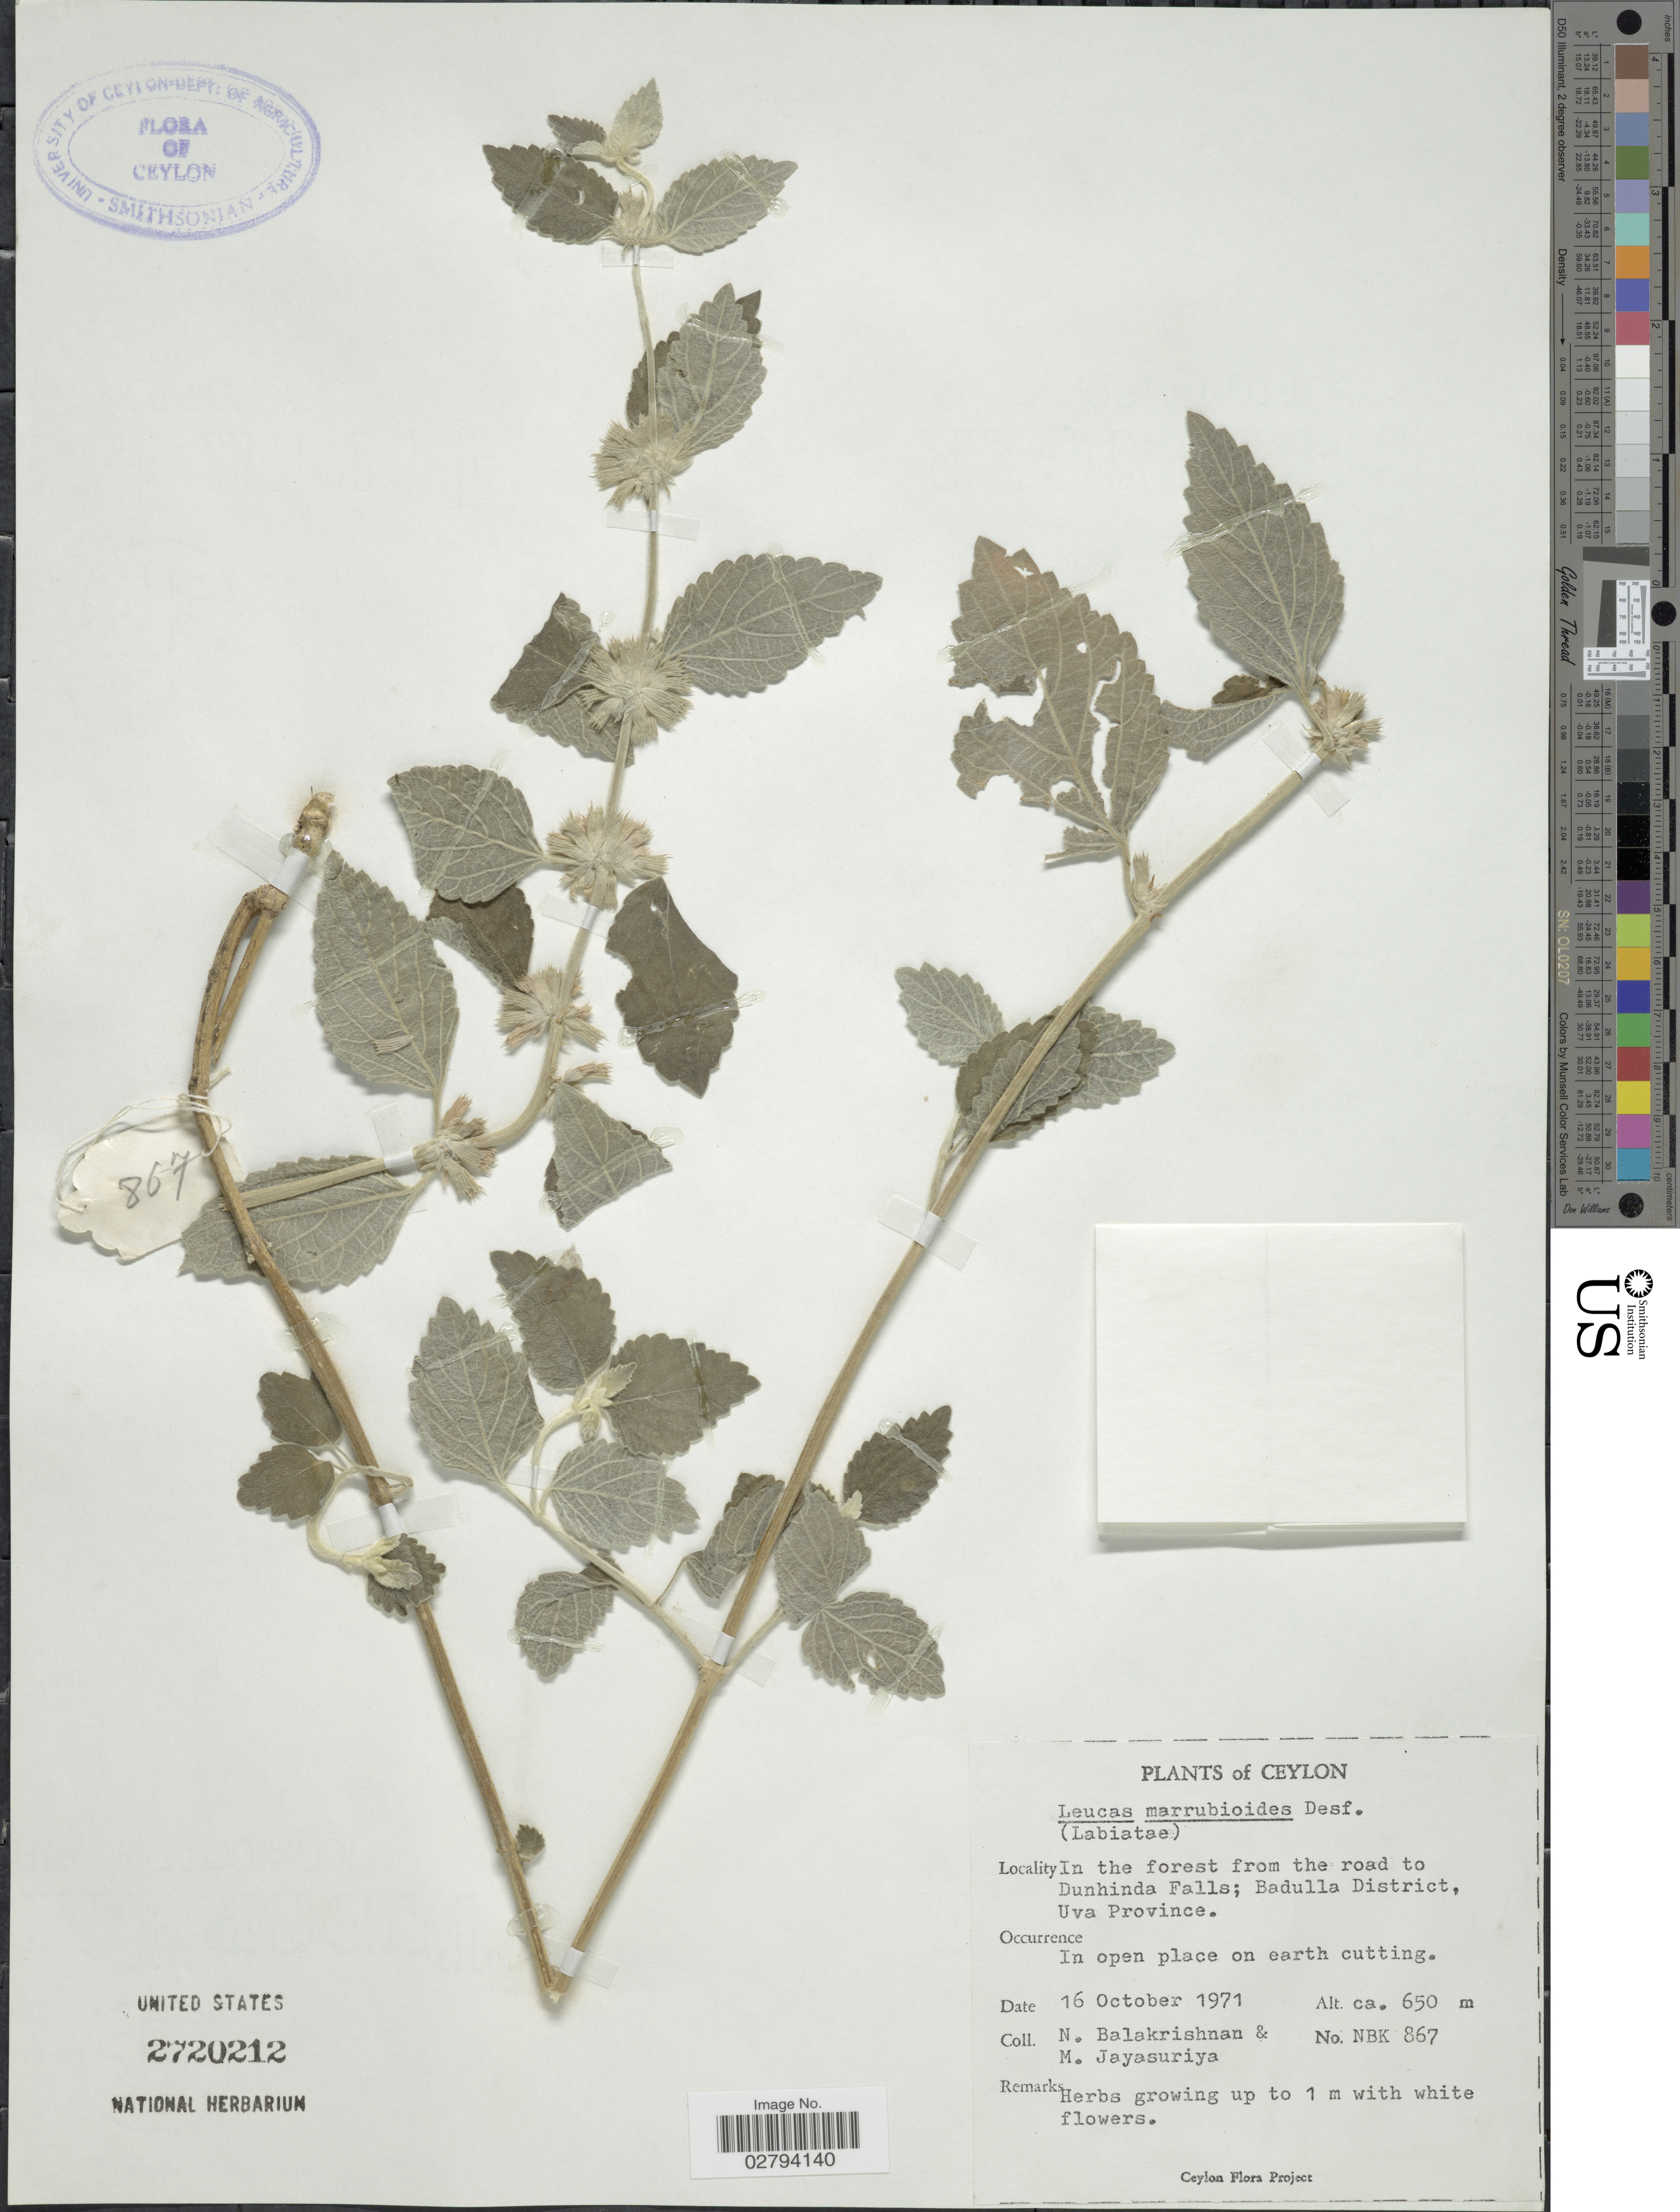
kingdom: Plantae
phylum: Tracheophyta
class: Magnoliopsida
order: Lamiales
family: Lamiaceae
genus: Leucas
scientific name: Leucas marrubioides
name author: Desf.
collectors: N. Balakrishnan & M. Jayasuriya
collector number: NBK 867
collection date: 1971-10-16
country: Sri Lanka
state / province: Uva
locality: Ceylon, In the forest from the road to Dunhinda Falls; Badulla District, Uva Province.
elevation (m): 650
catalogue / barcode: US 2720212